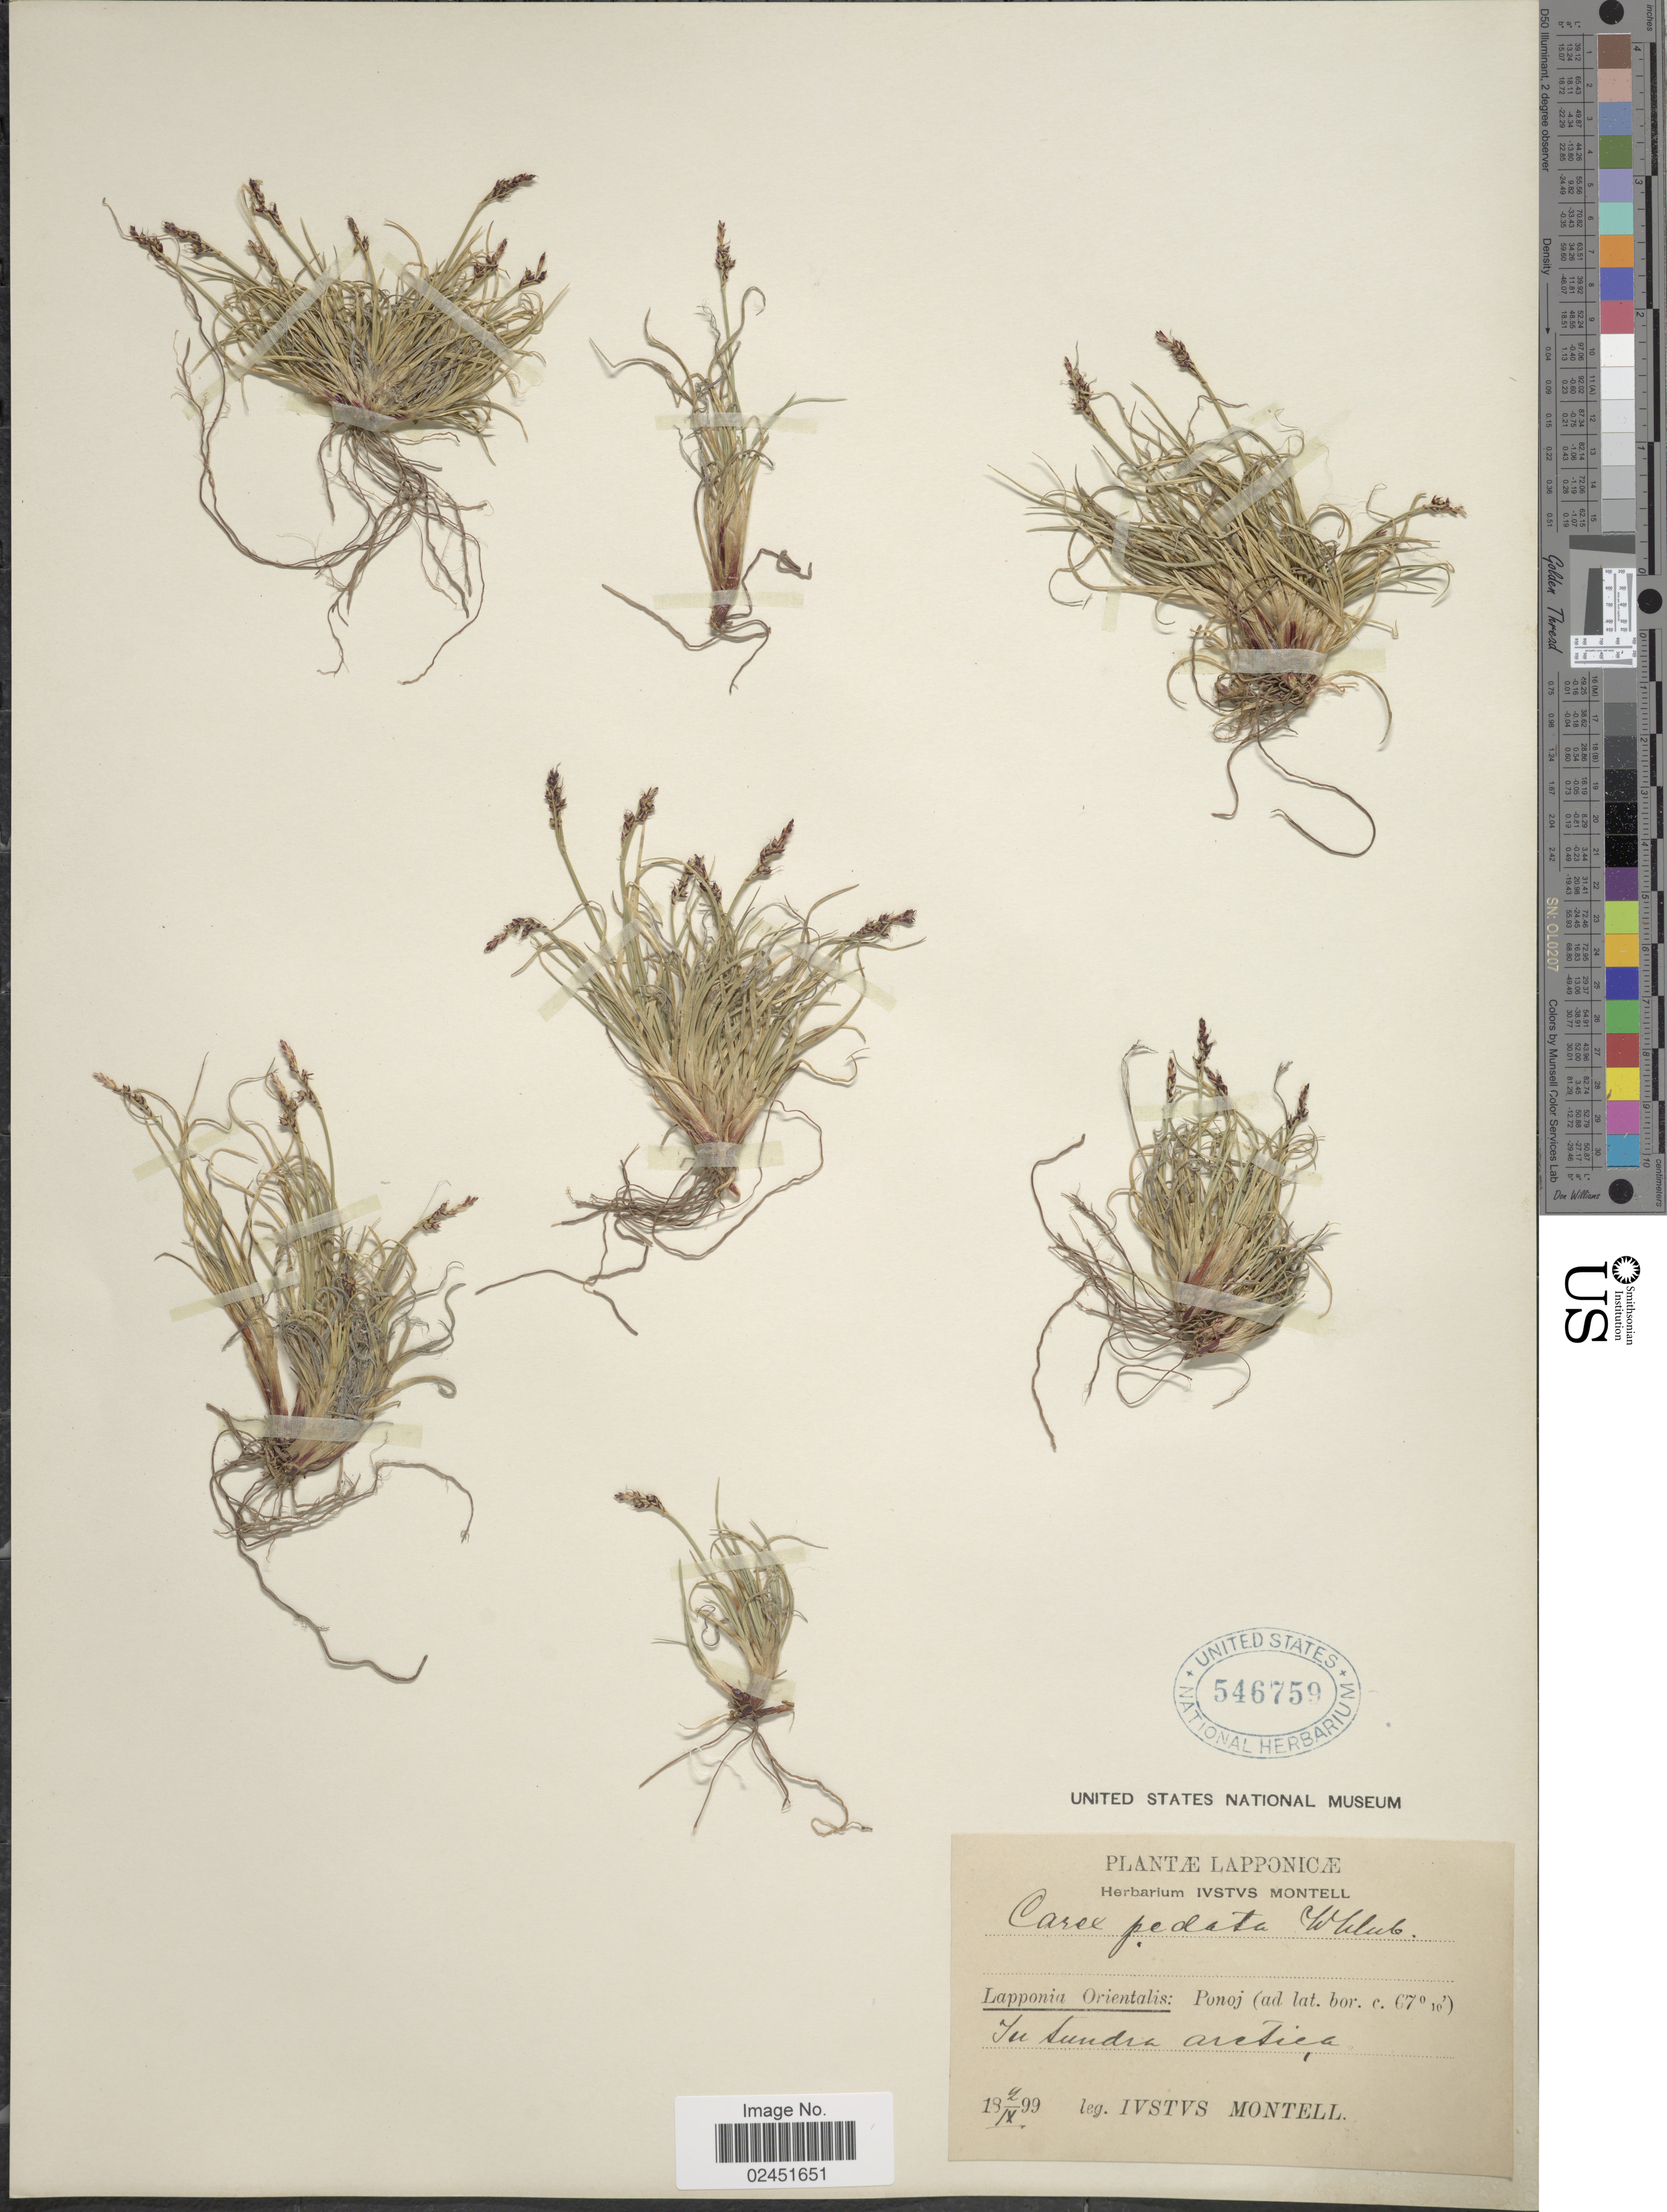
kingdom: Plantae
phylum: Tracheophyta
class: Liliopsida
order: Poales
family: Cyperaceae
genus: Carex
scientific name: Carex glacialis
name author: Mack.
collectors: I. Montell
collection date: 1899-09-02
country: Russian Federation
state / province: Murmansk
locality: Lapponia Orientalis: Ponoj. In Sundia arctica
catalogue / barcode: US 546759